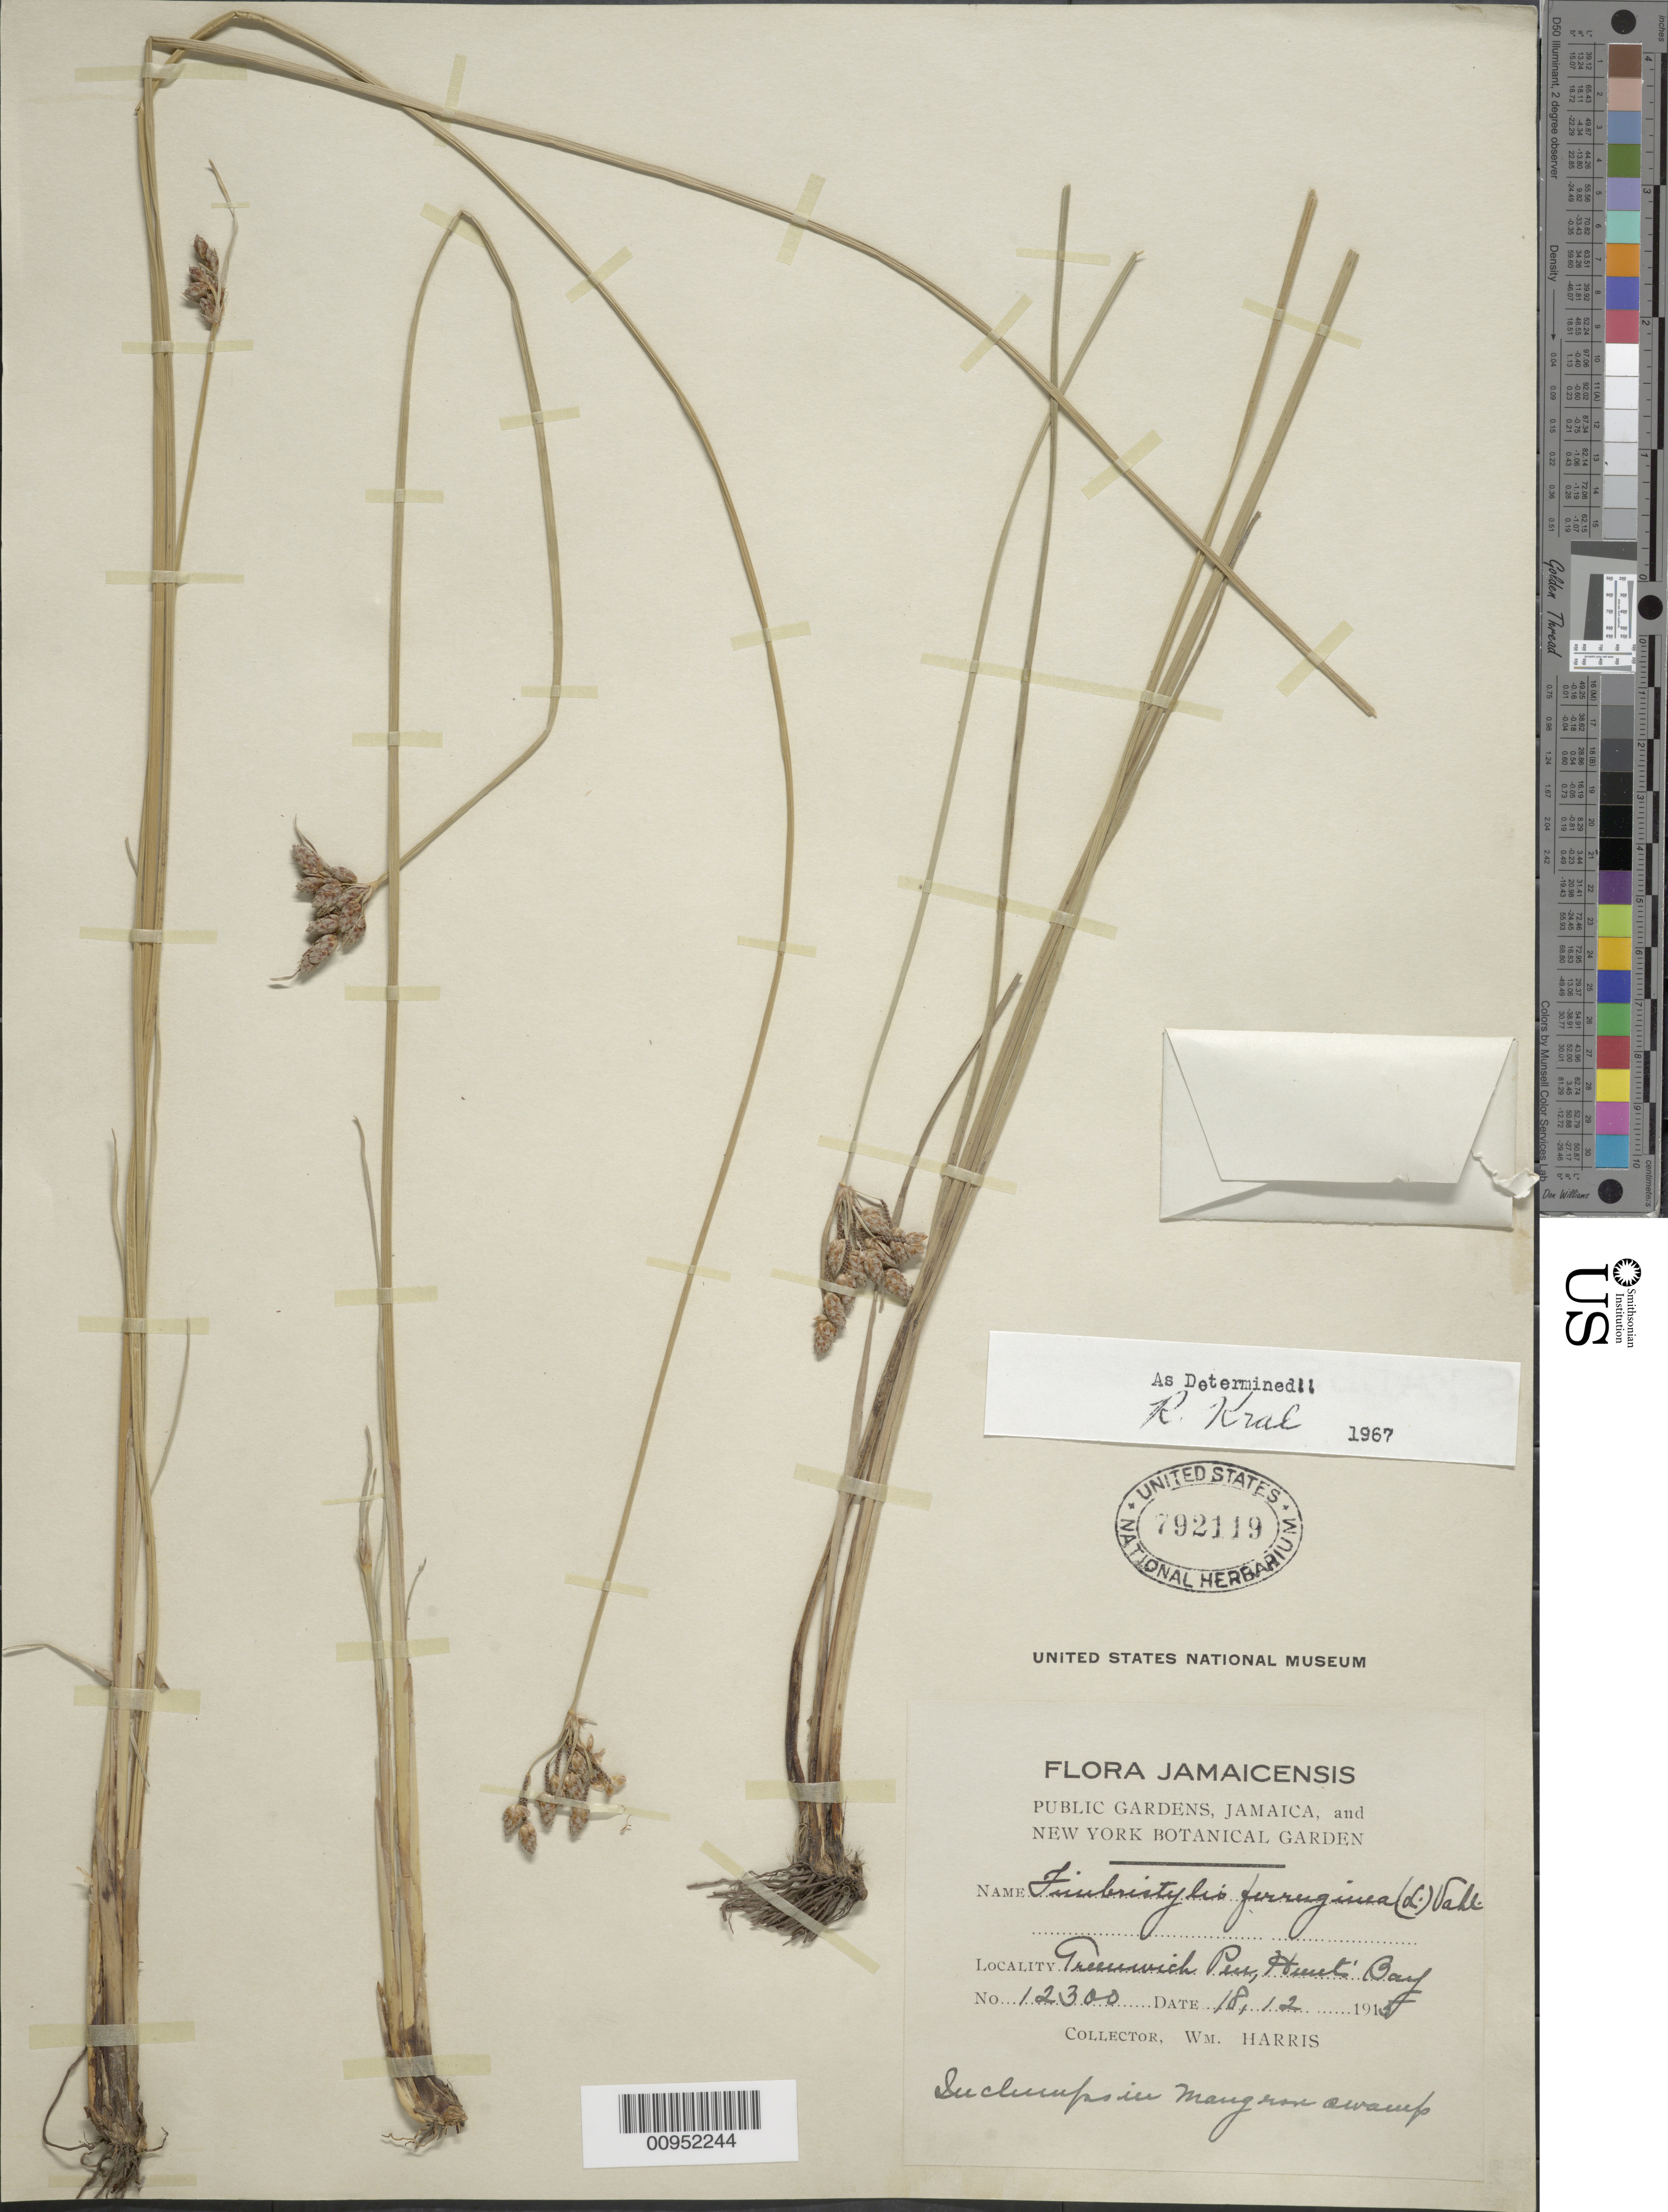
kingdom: Plantae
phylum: Tracheophyta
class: Liliopsida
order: Poales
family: Cyperaceae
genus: Fimbristylis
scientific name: Fimbristylis ferruginea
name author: (L.) Vahl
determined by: Kral, Robert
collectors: W. H. Harris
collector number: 12300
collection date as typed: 18 Dec 1915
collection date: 1915-12-18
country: Jamaica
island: Jamaica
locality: Greenwich "Pass, Hunts Bay"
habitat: In mangrove swamp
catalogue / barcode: US 792119